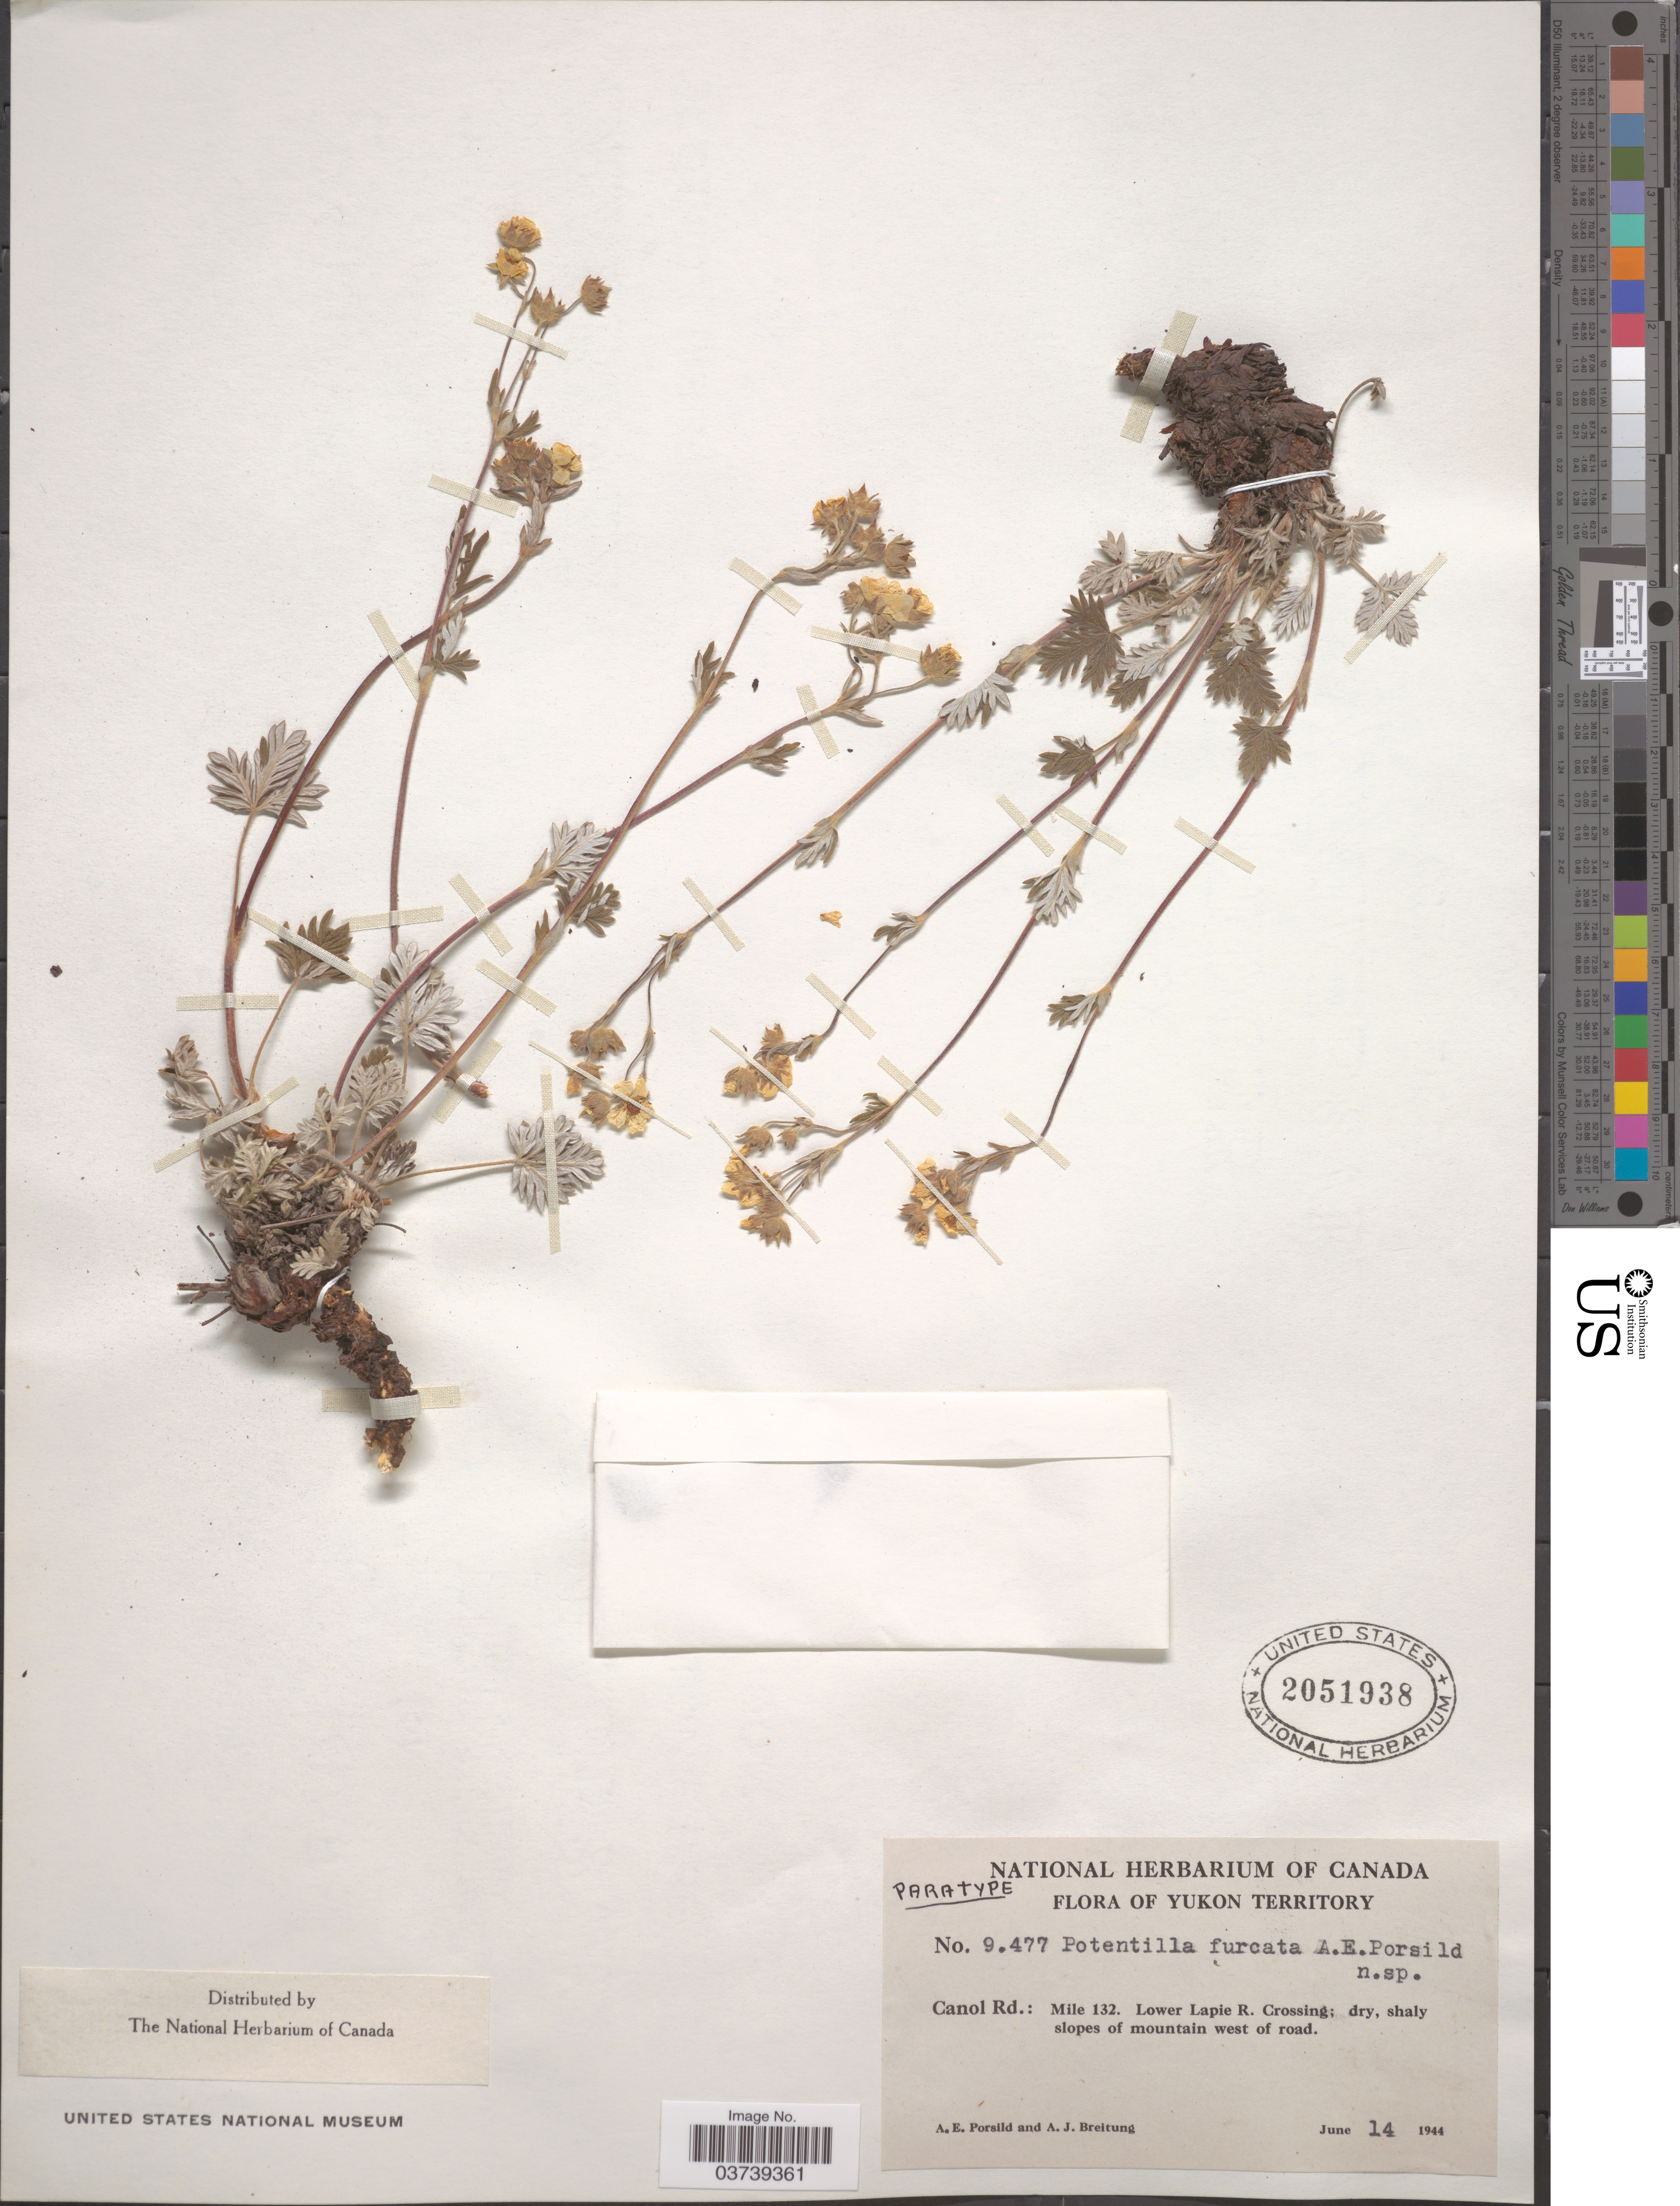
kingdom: Plantae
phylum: Tracheophyta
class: Magnoliopsida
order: Rosales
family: Rosaceae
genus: Potentilla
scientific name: Potentilla furcata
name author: A.E. Porsild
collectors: A. E. Porsild & A. Breitung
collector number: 9477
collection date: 1944-06-14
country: Canada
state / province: Yukon Territory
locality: Canol Rd.: Mile 132. Lower Lapie R. Crossing; dry, shaly slopes of mountain west of road.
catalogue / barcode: US 2051938